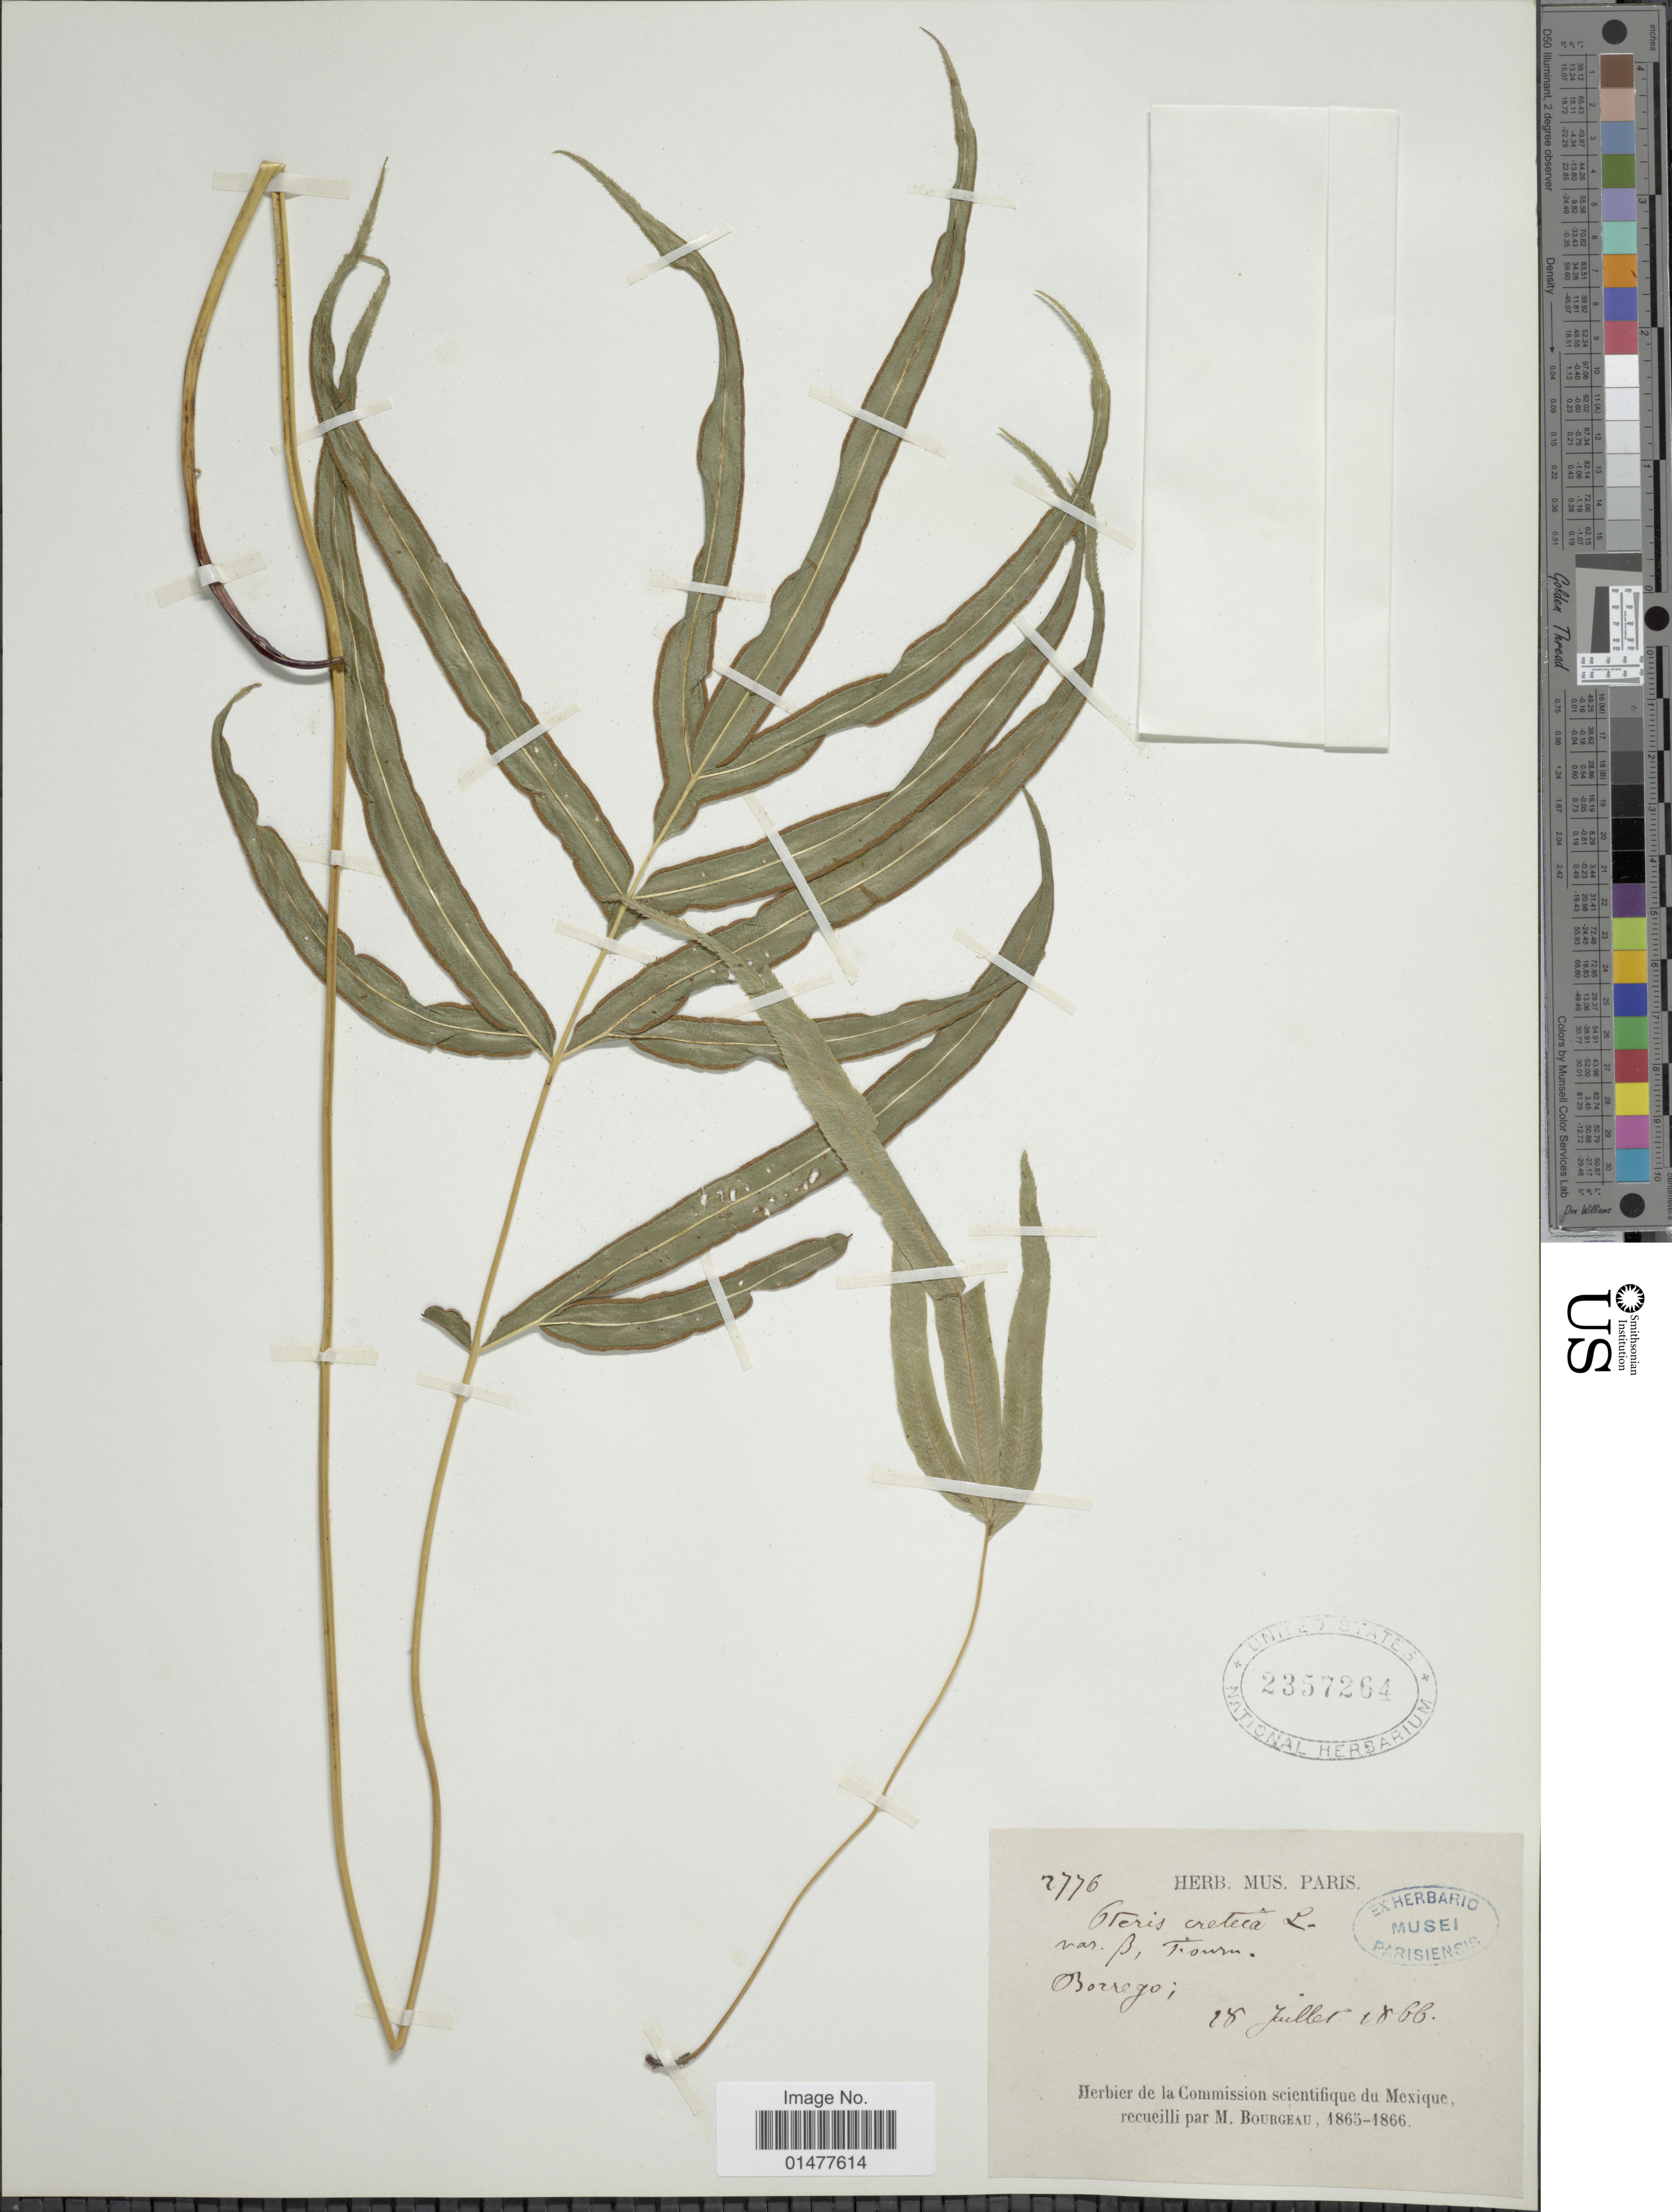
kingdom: Plantae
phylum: Tracheophyta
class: Polypodiopsida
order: Polypodiales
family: Pteridaceae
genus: Pteris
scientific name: Pteris cretica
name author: L.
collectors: M. Bourgeau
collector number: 2776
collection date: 1866-07-18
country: Mexico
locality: Borrego.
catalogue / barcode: US 2357264